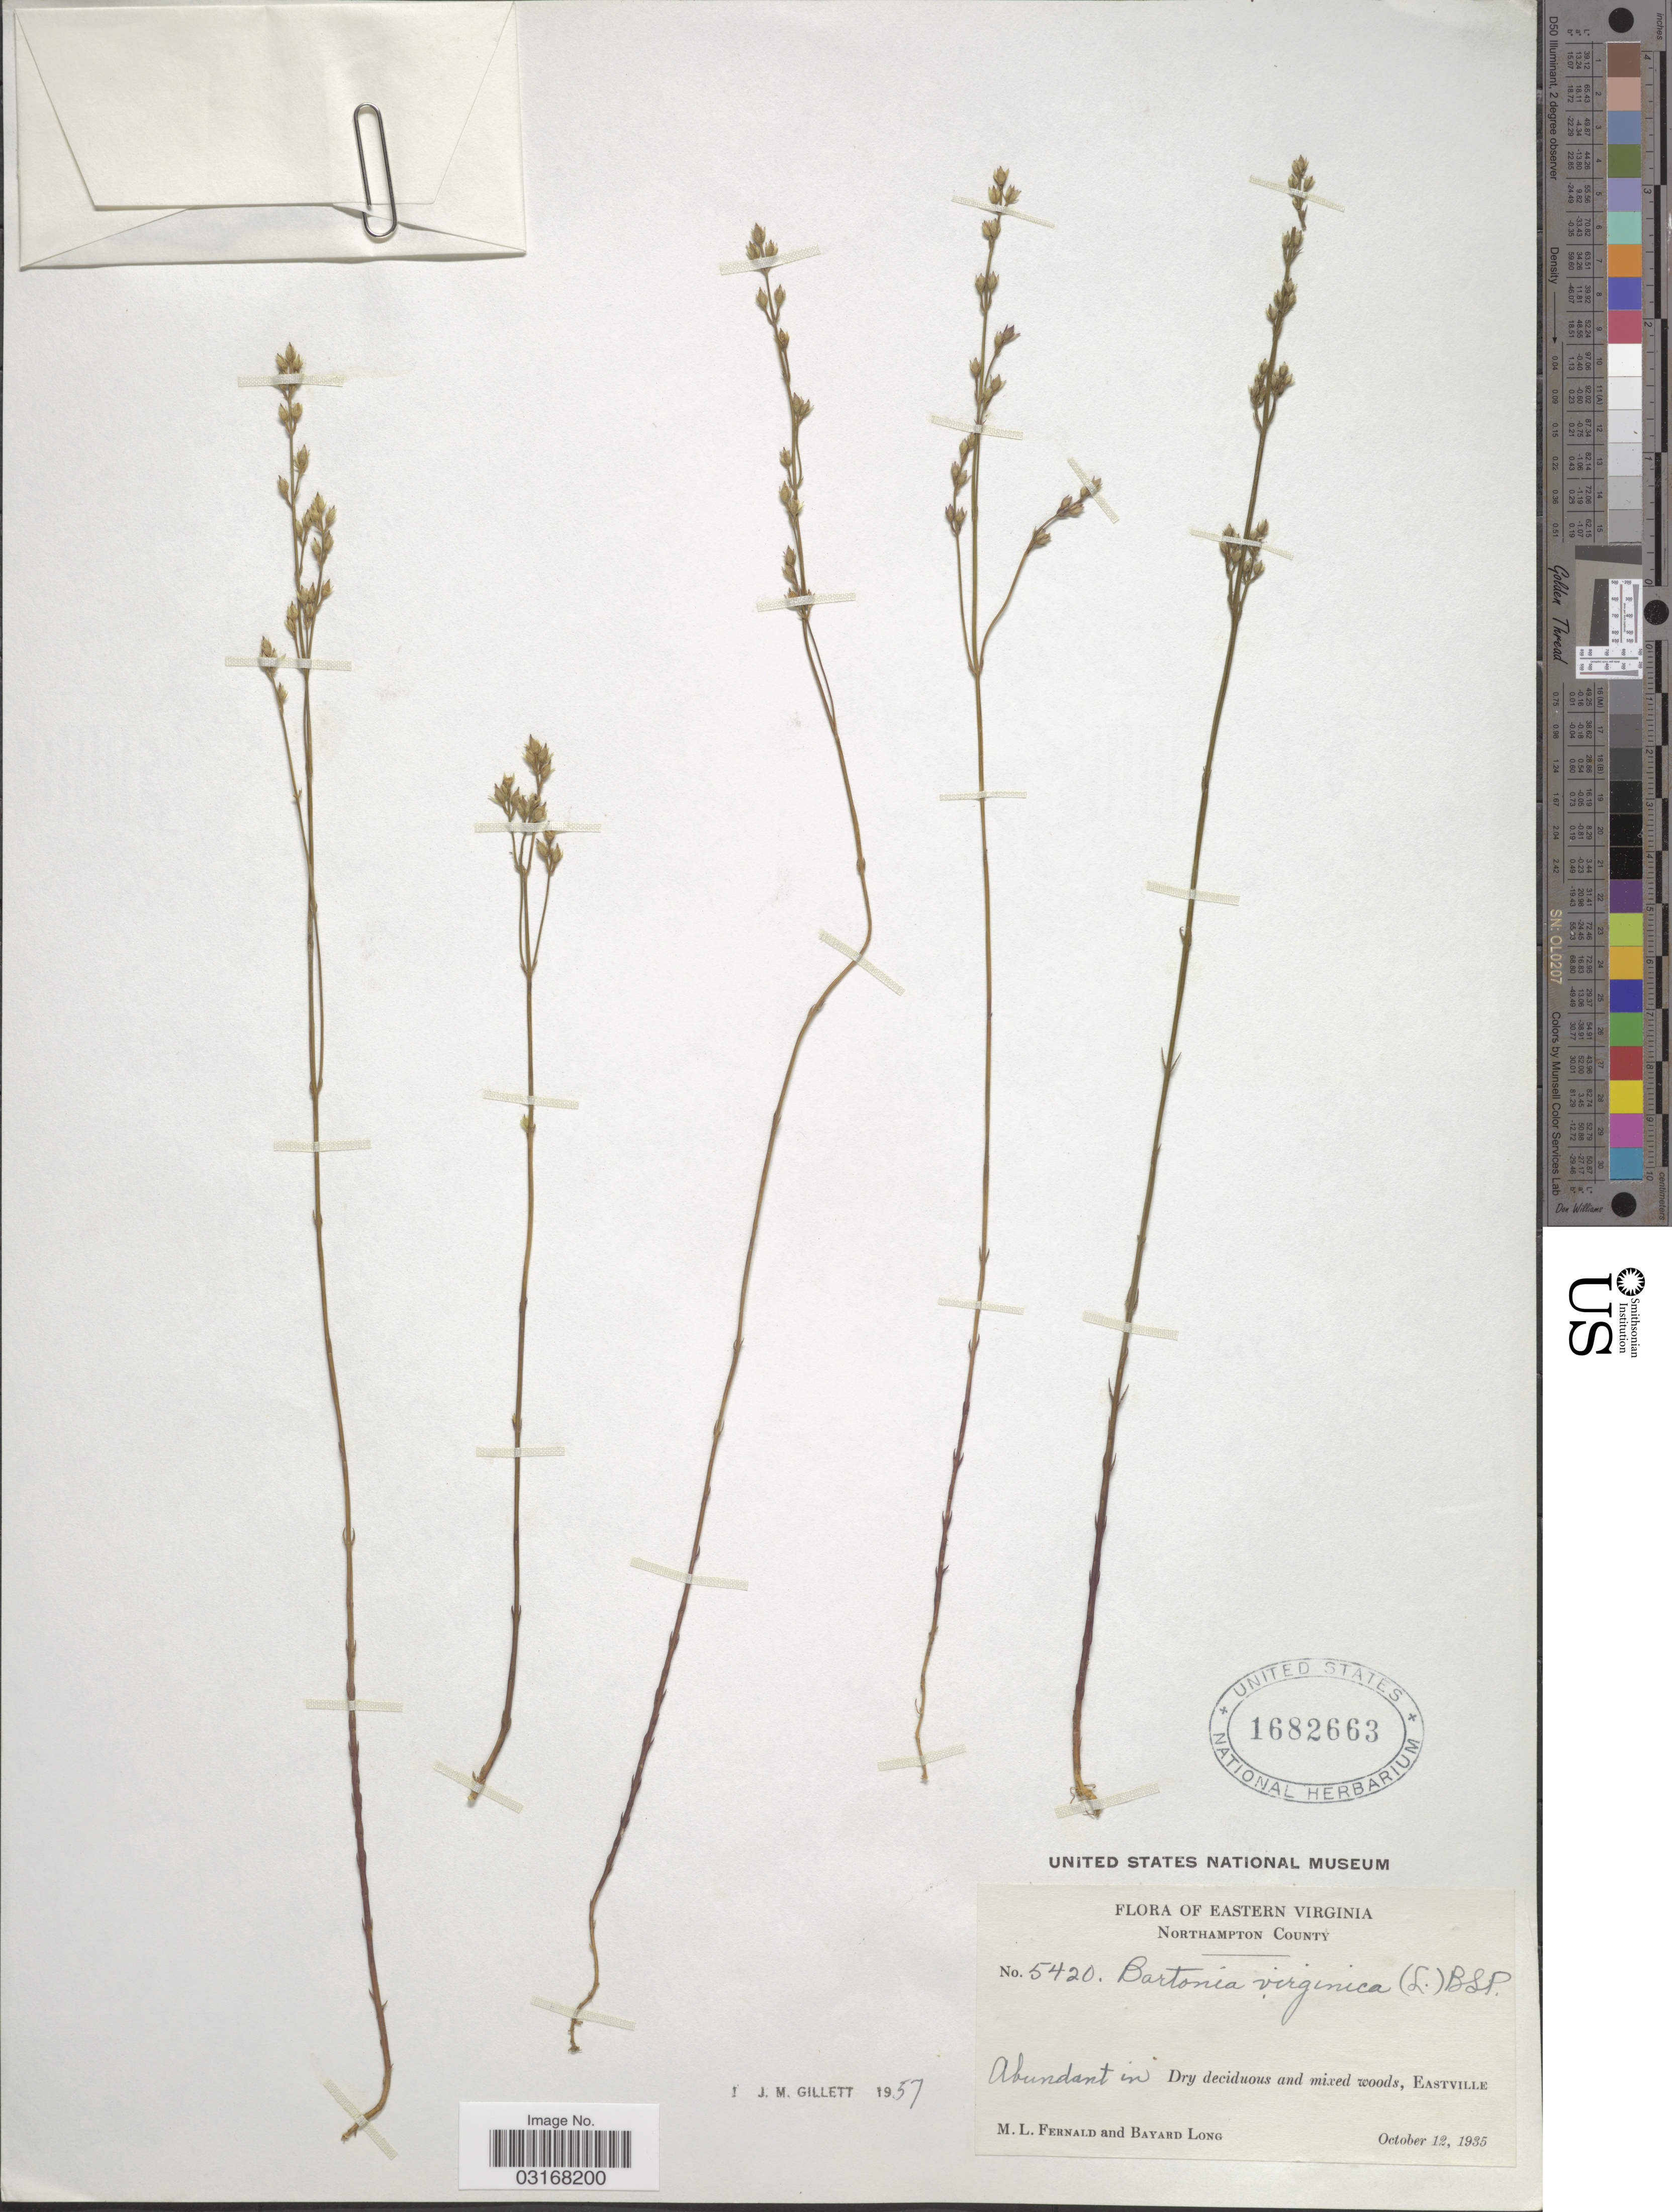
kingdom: Plantae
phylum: Tracheophyta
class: Magnoliopsida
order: Gentianales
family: Gentianaceae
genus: Bartonia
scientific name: Bartonia virginica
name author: (L.) Britton, Stearns & Poggenb.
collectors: M. L. Fernald & B. Long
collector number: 5420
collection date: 1935-10-12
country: United States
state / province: Virginia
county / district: Northampton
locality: Eastern Virginia. Eastville.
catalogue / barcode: US 1682663